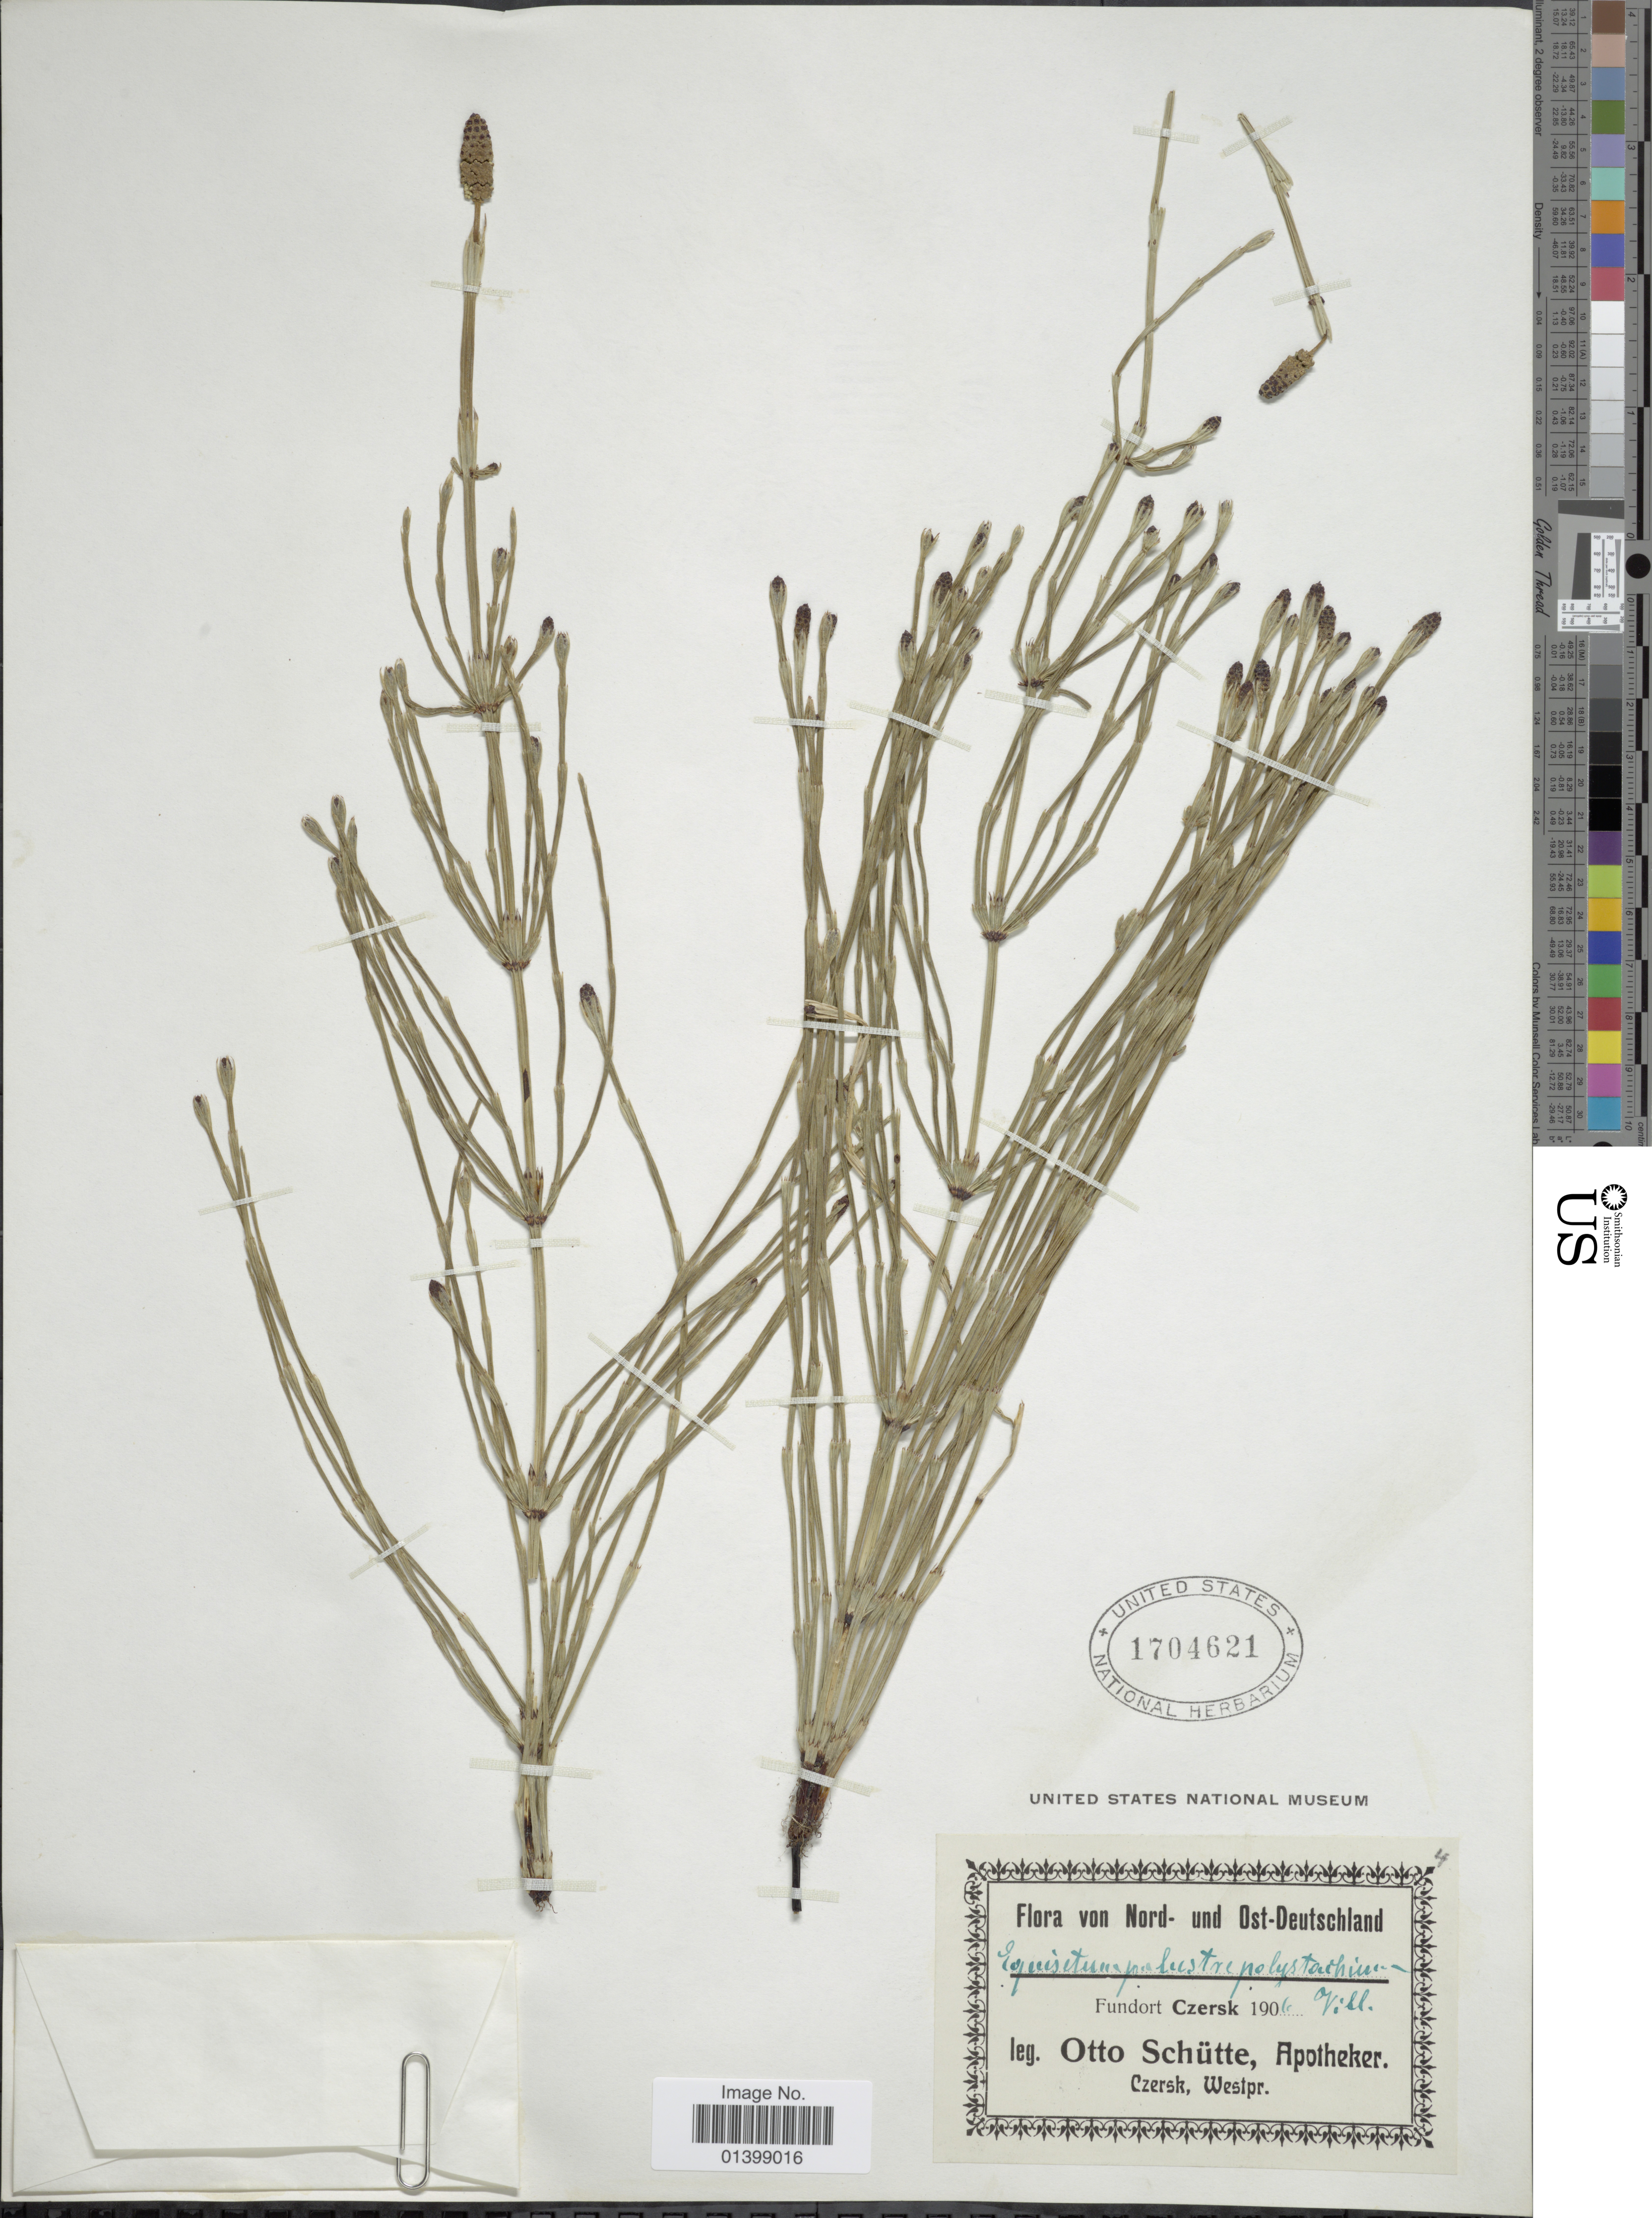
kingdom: Plantae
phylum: Tracheophyta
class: Polypodiopsida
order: Equisetales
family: Equisetaceae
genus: Equisetum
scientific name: Equisetum palustre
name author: L.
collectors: O. Schütte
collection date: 1906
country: Germany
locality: Czerk, Nord- und Ost Deutschland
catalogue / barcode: US 1704621